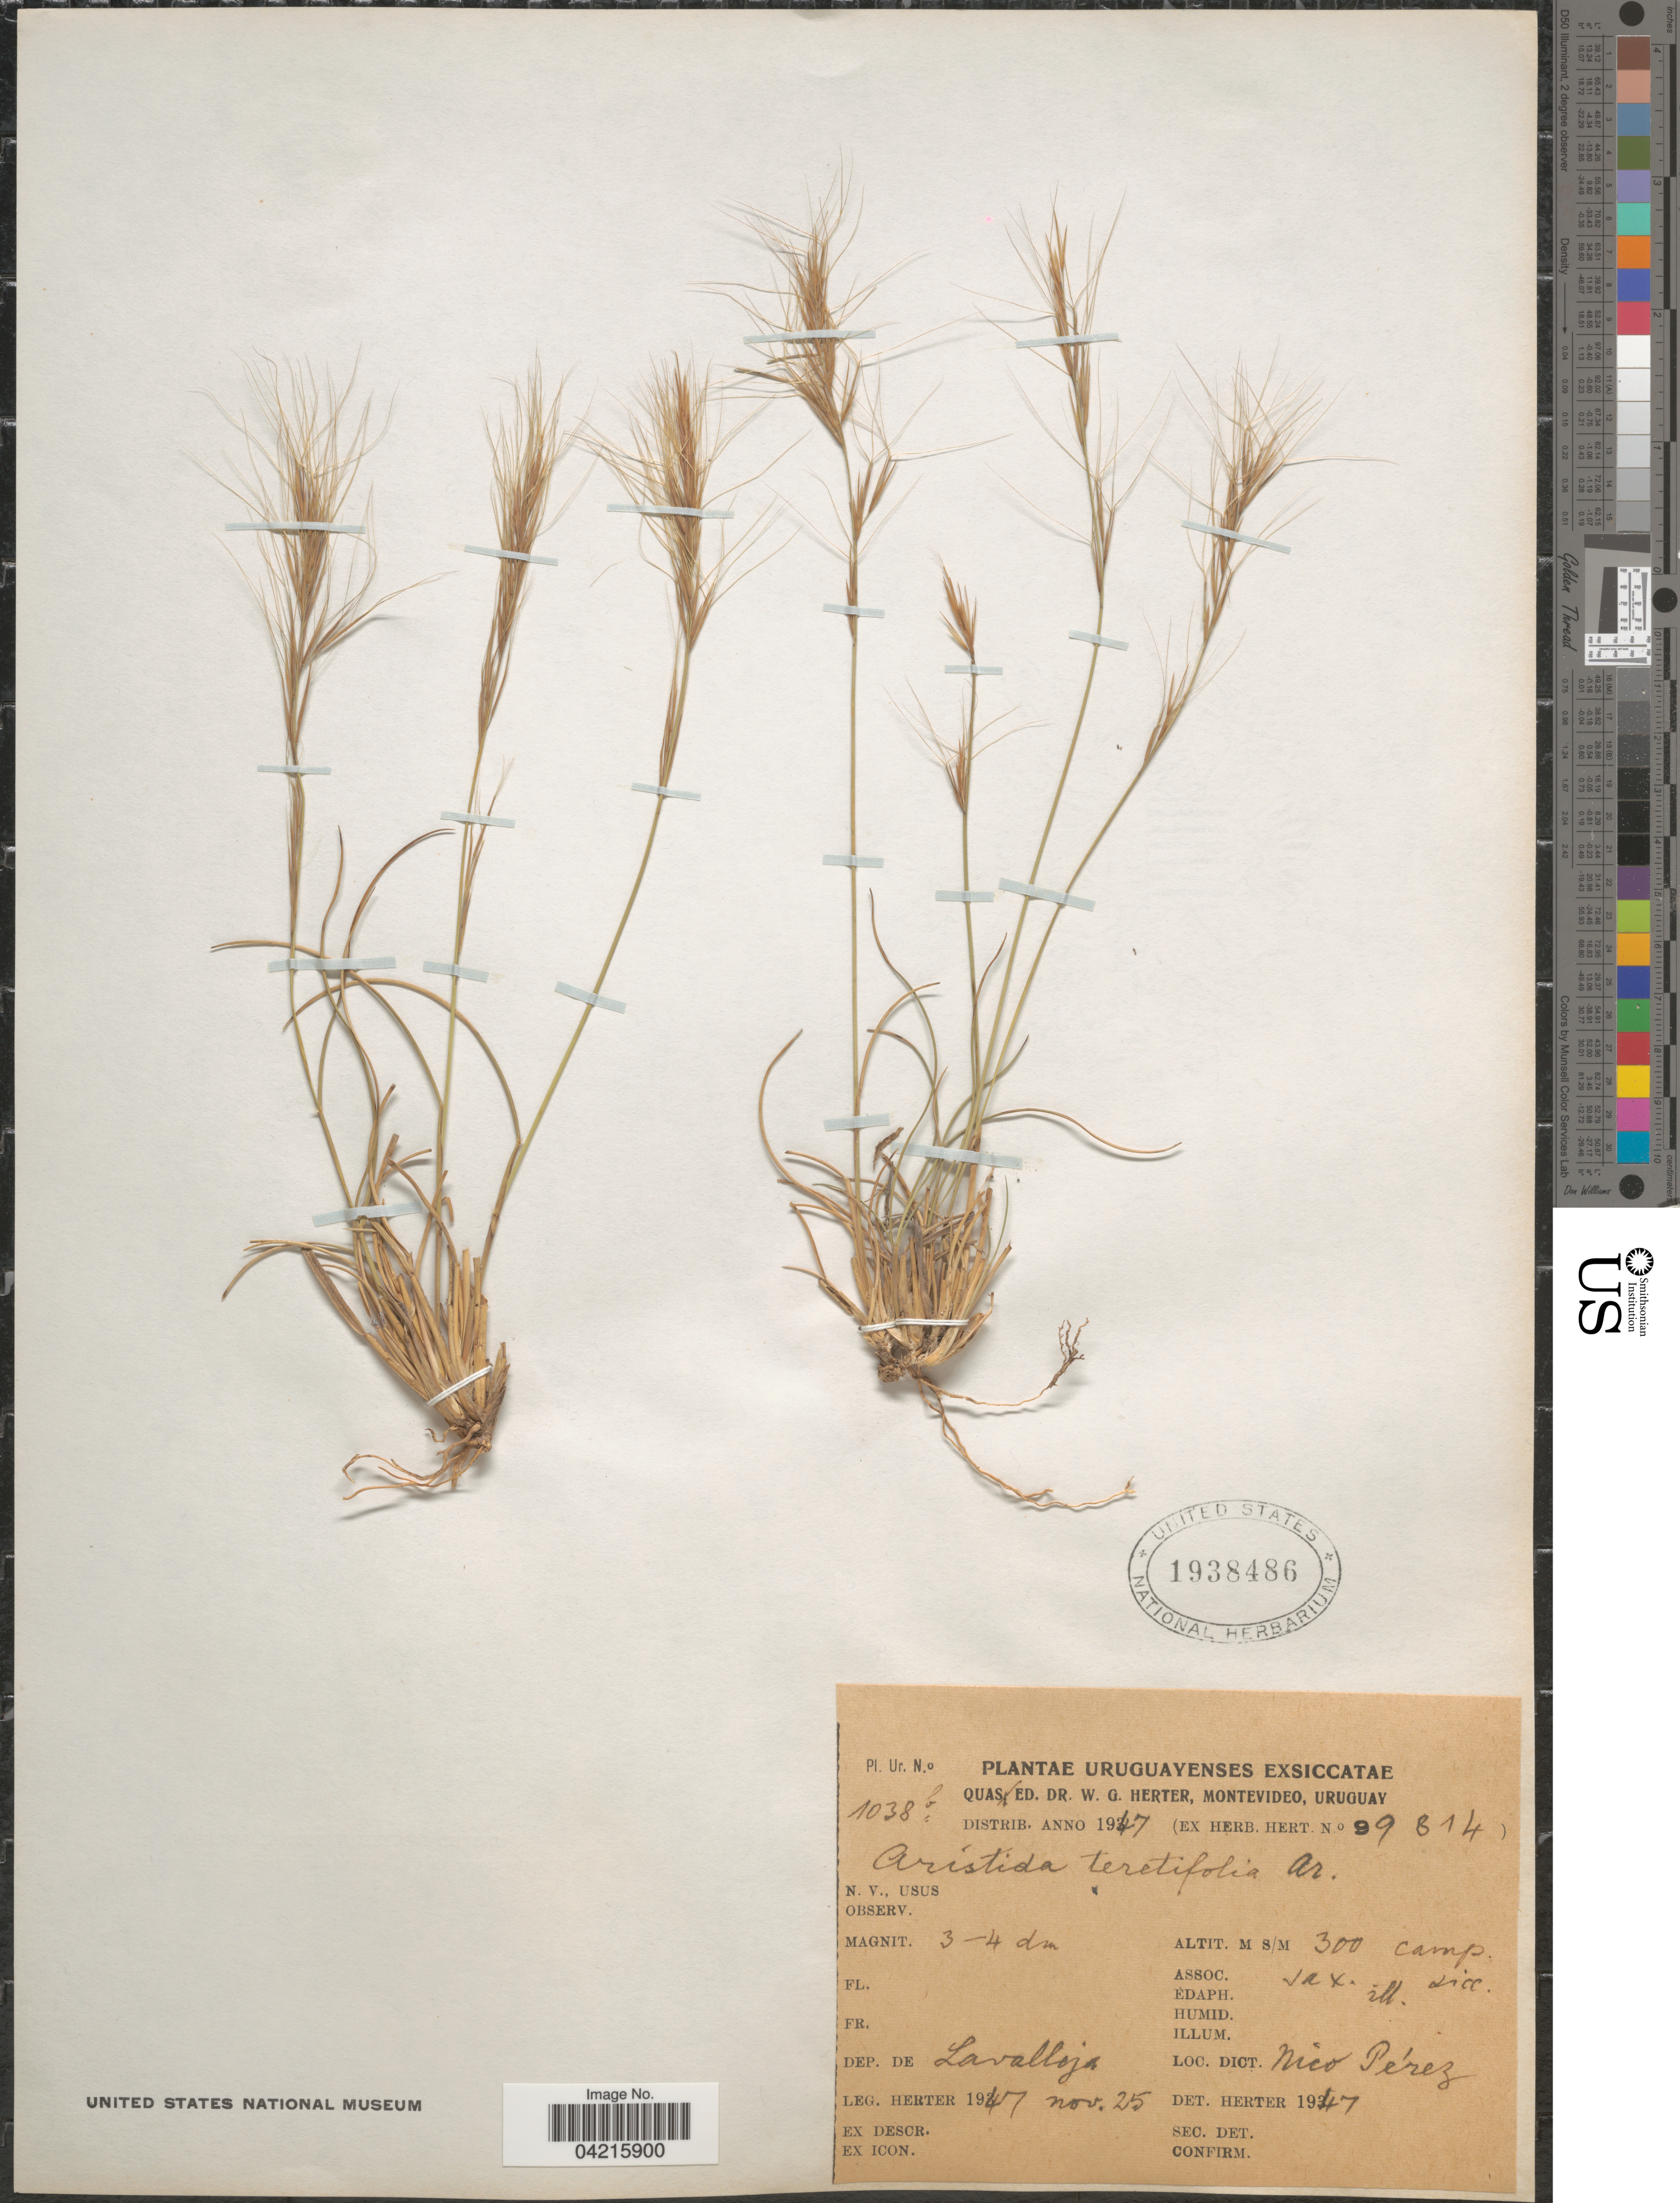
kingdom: Plantae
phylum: Tracheophyta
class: Liliopsida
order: Poales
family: Poaceae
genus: Aristida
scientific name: Aristida teretifolia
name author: Arechav.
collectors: W. G. Herter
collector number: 1038b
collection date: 1947-11-25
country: Uruguay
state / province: Lavalleja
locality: Dep. de Lavalleja. Dict. Nico Pérez.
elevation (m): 300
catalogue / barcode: US 1938486